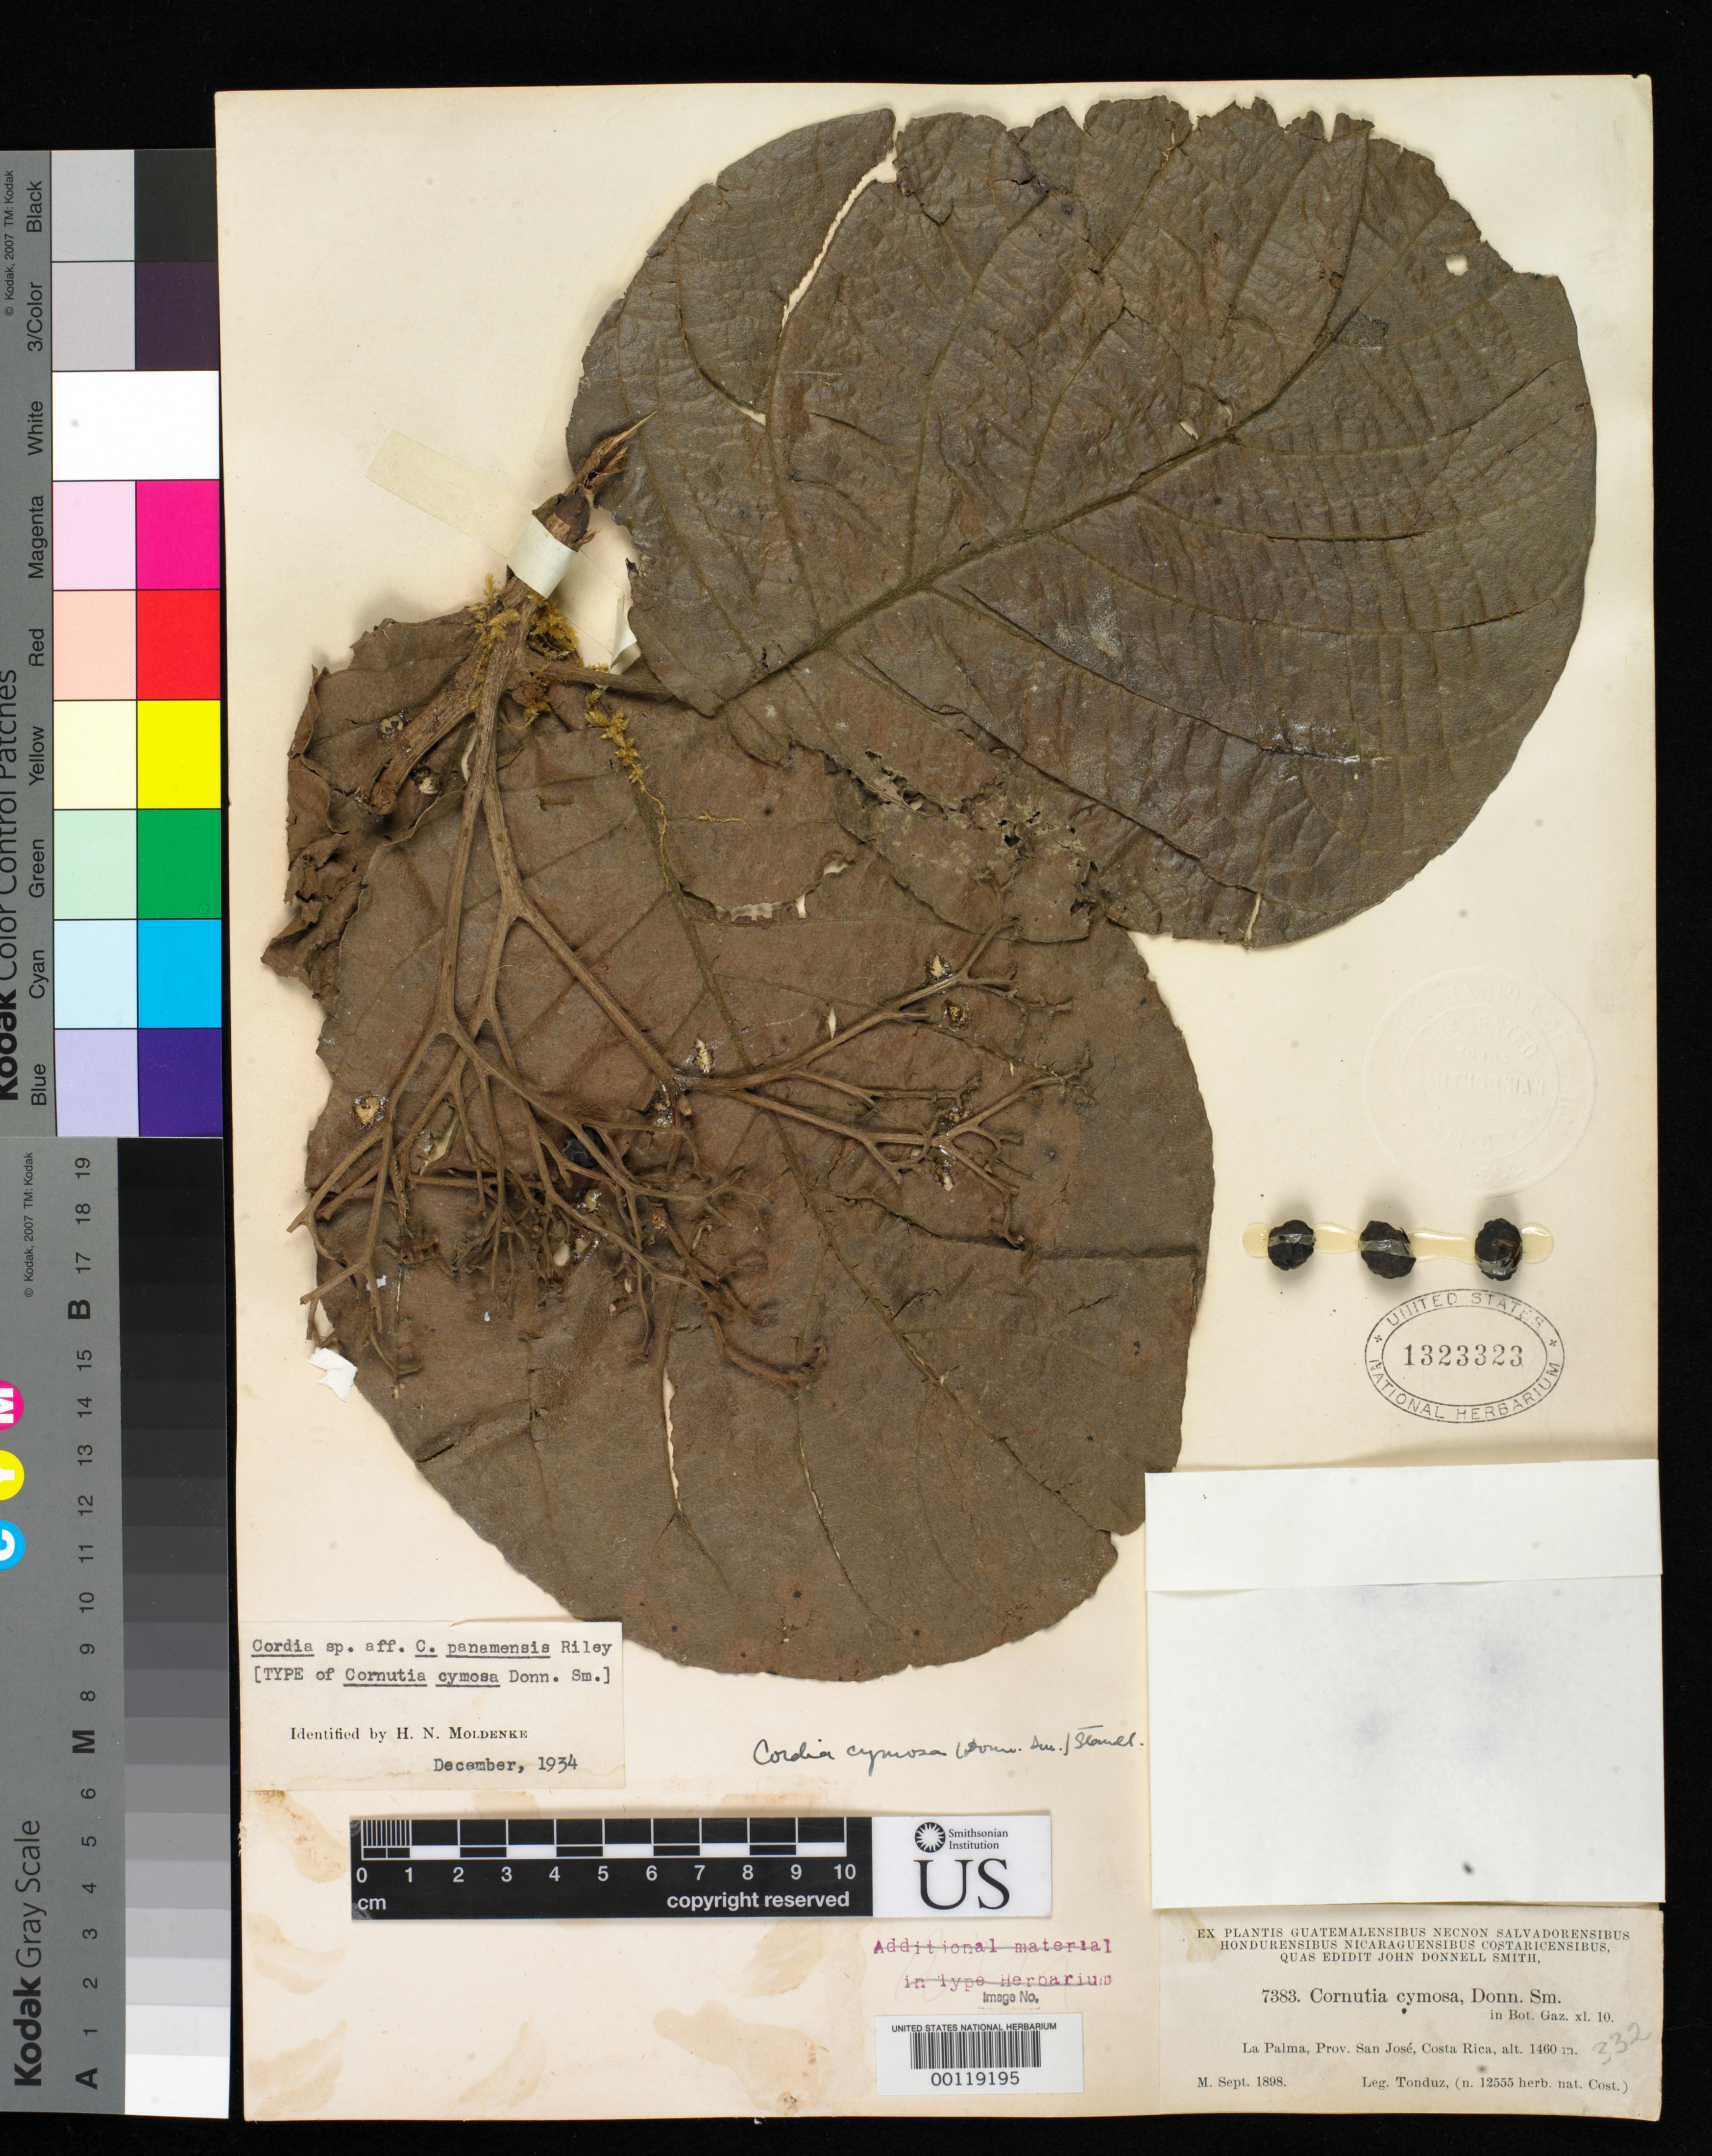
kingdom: Plantae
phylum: Tracheophyta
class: Magnoliopsida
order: Lamiales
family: Lamiaceae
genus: Cornutia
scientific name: Cornutia cymosa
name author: Donn. Sm.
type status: Syntype; Lectotype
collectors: A. Tonduz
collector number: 7383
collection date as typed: Sep 1898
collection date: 1898-09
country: Costa Rica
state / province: San José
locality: La Palma.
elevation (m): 1460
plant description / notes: Currently accepted name as cited by Miller (1988).; Tonduz 12555 = Tonduz [Donn. Sm.] 7383. One of two US sheets ex Donn. Sm. Herbarium (USNH 1323323, 1323324); 1323323 cited by Miller (1988) as "holotype"; possibly an earlier effective lectotypification to be found.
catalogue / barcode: US 1323323